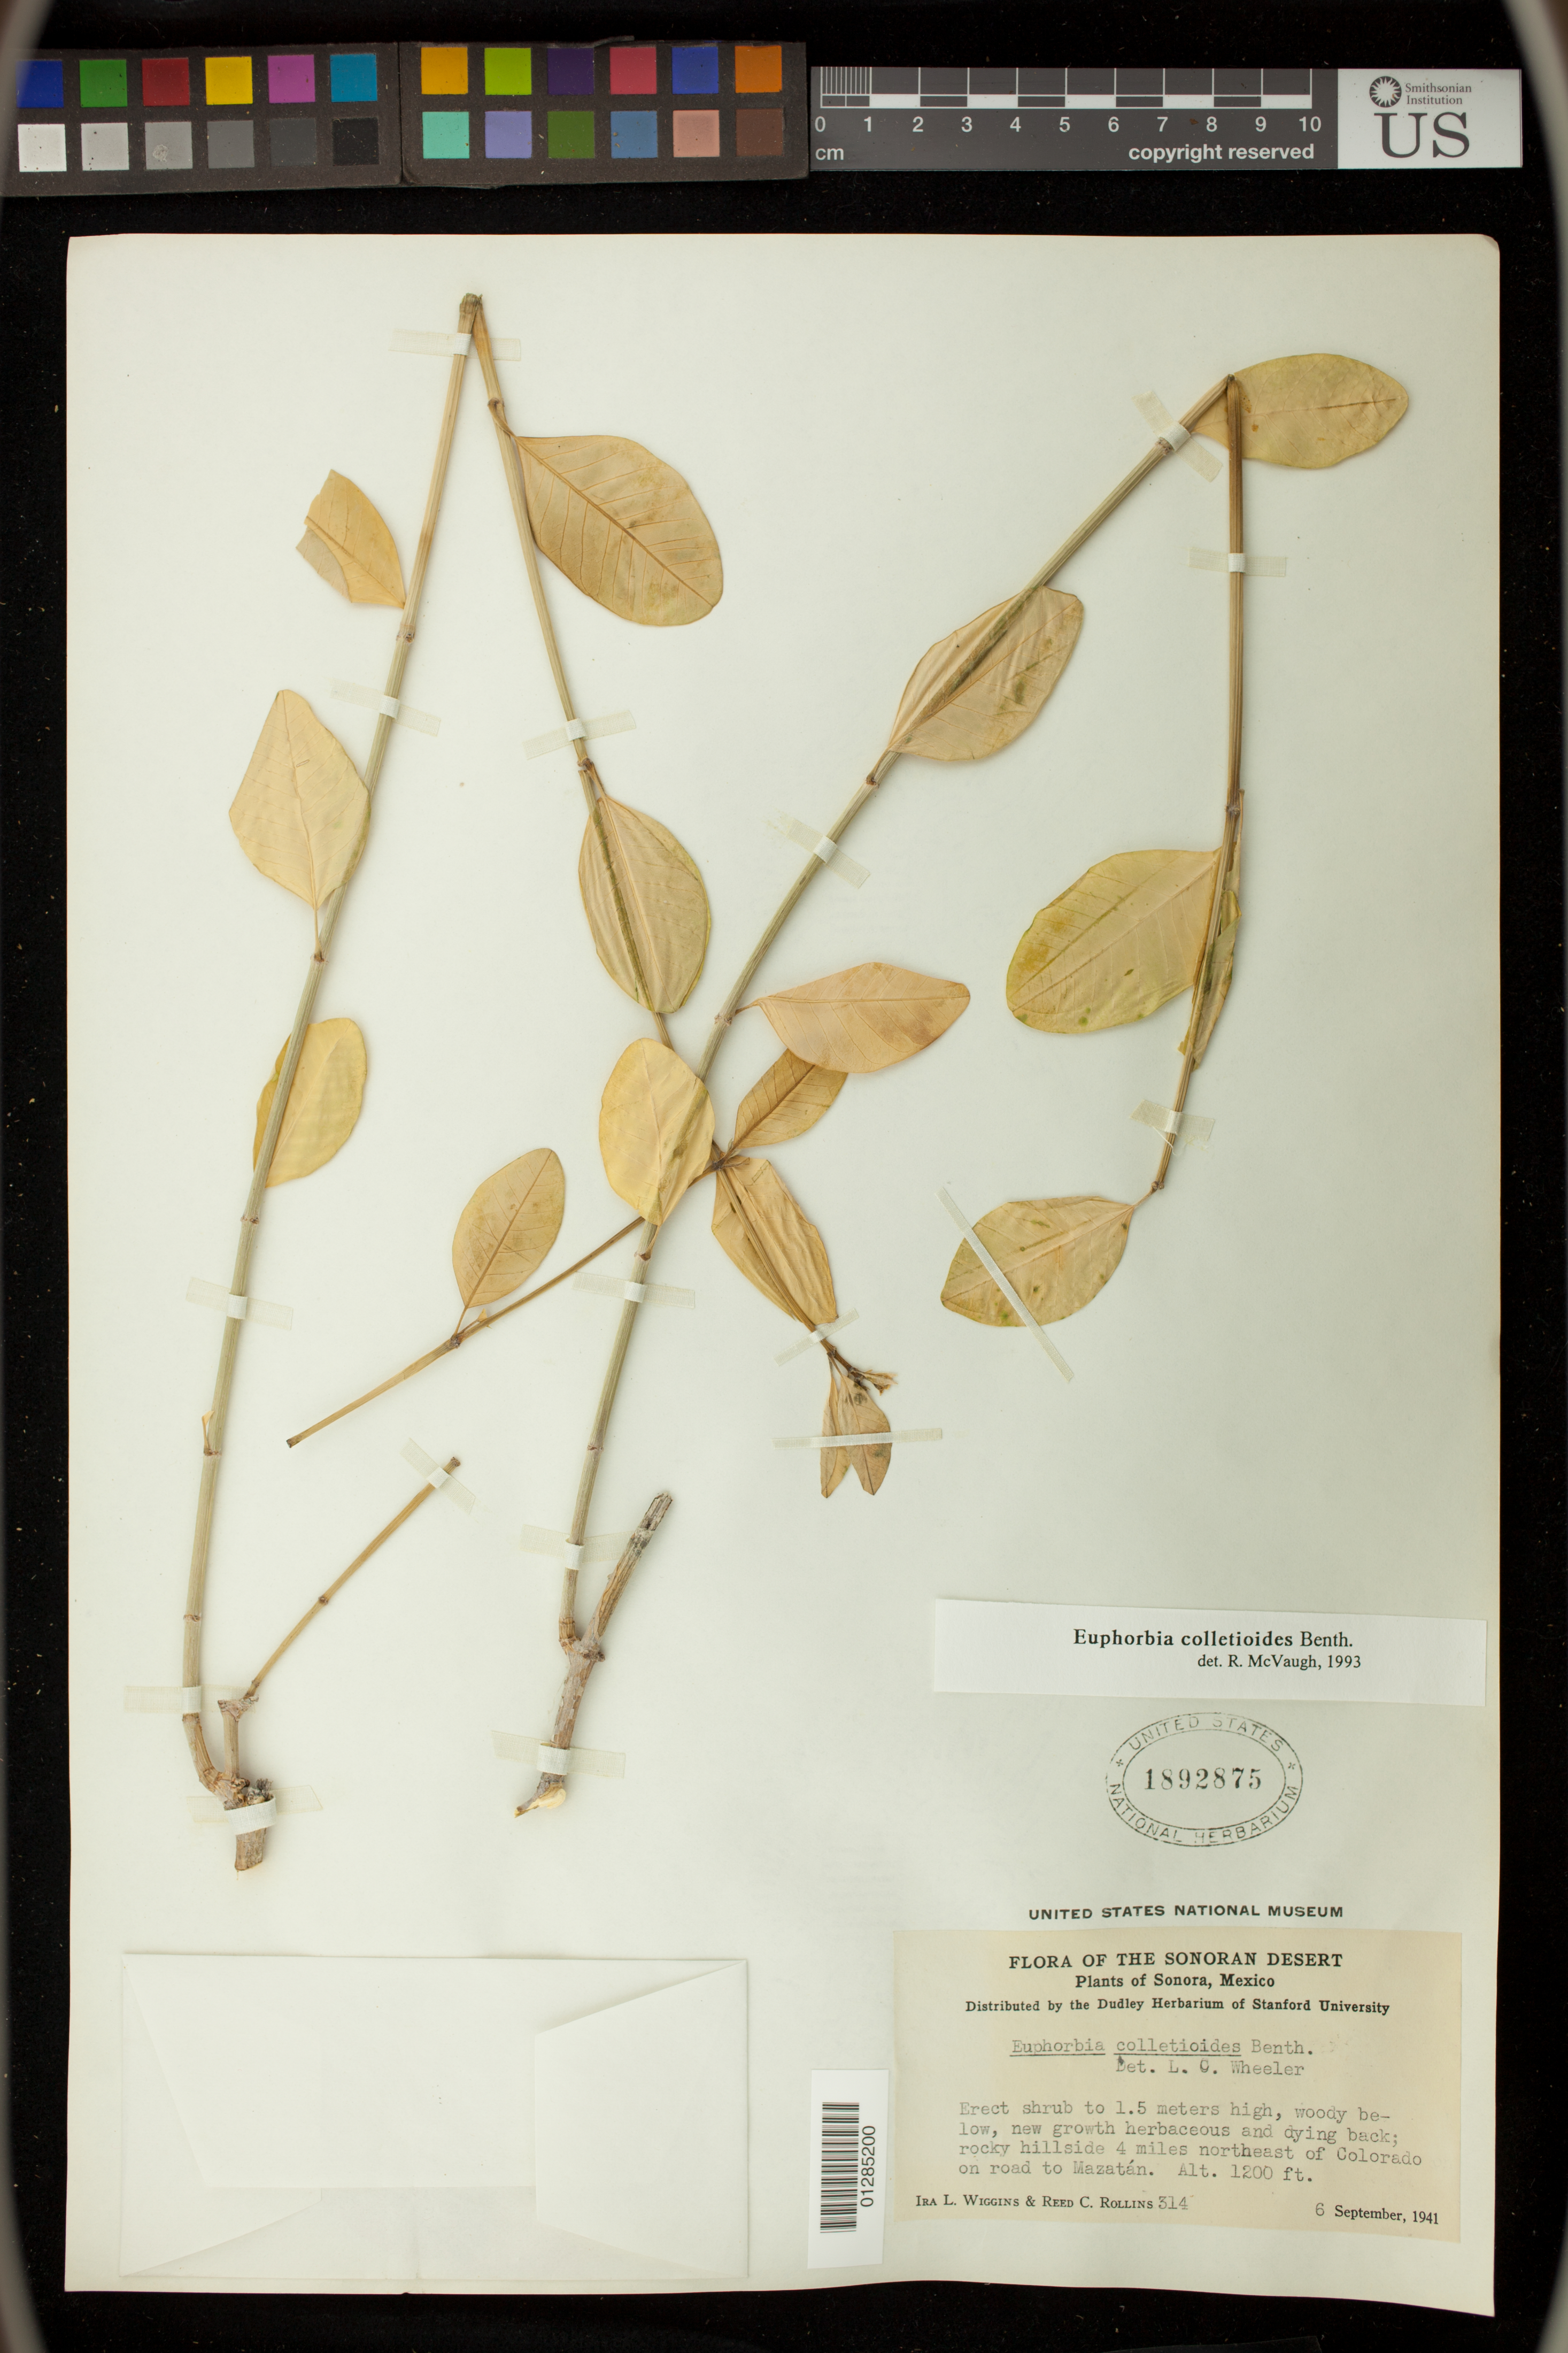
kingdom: Plantae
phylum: Tracheophyta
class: Magnoliopsida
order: Malpighiales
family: Euphorbiaceae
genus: Euphorbia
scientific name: Euphorbia colletioides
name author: Benth.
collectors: I. L. Wiggins & R. C. Rollins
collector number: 314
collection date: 1941-09-06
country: Mexico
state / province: Sonora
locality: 4 miles northeast of Colorado on road to Mazatan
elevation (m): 366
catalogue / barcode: US 1892875